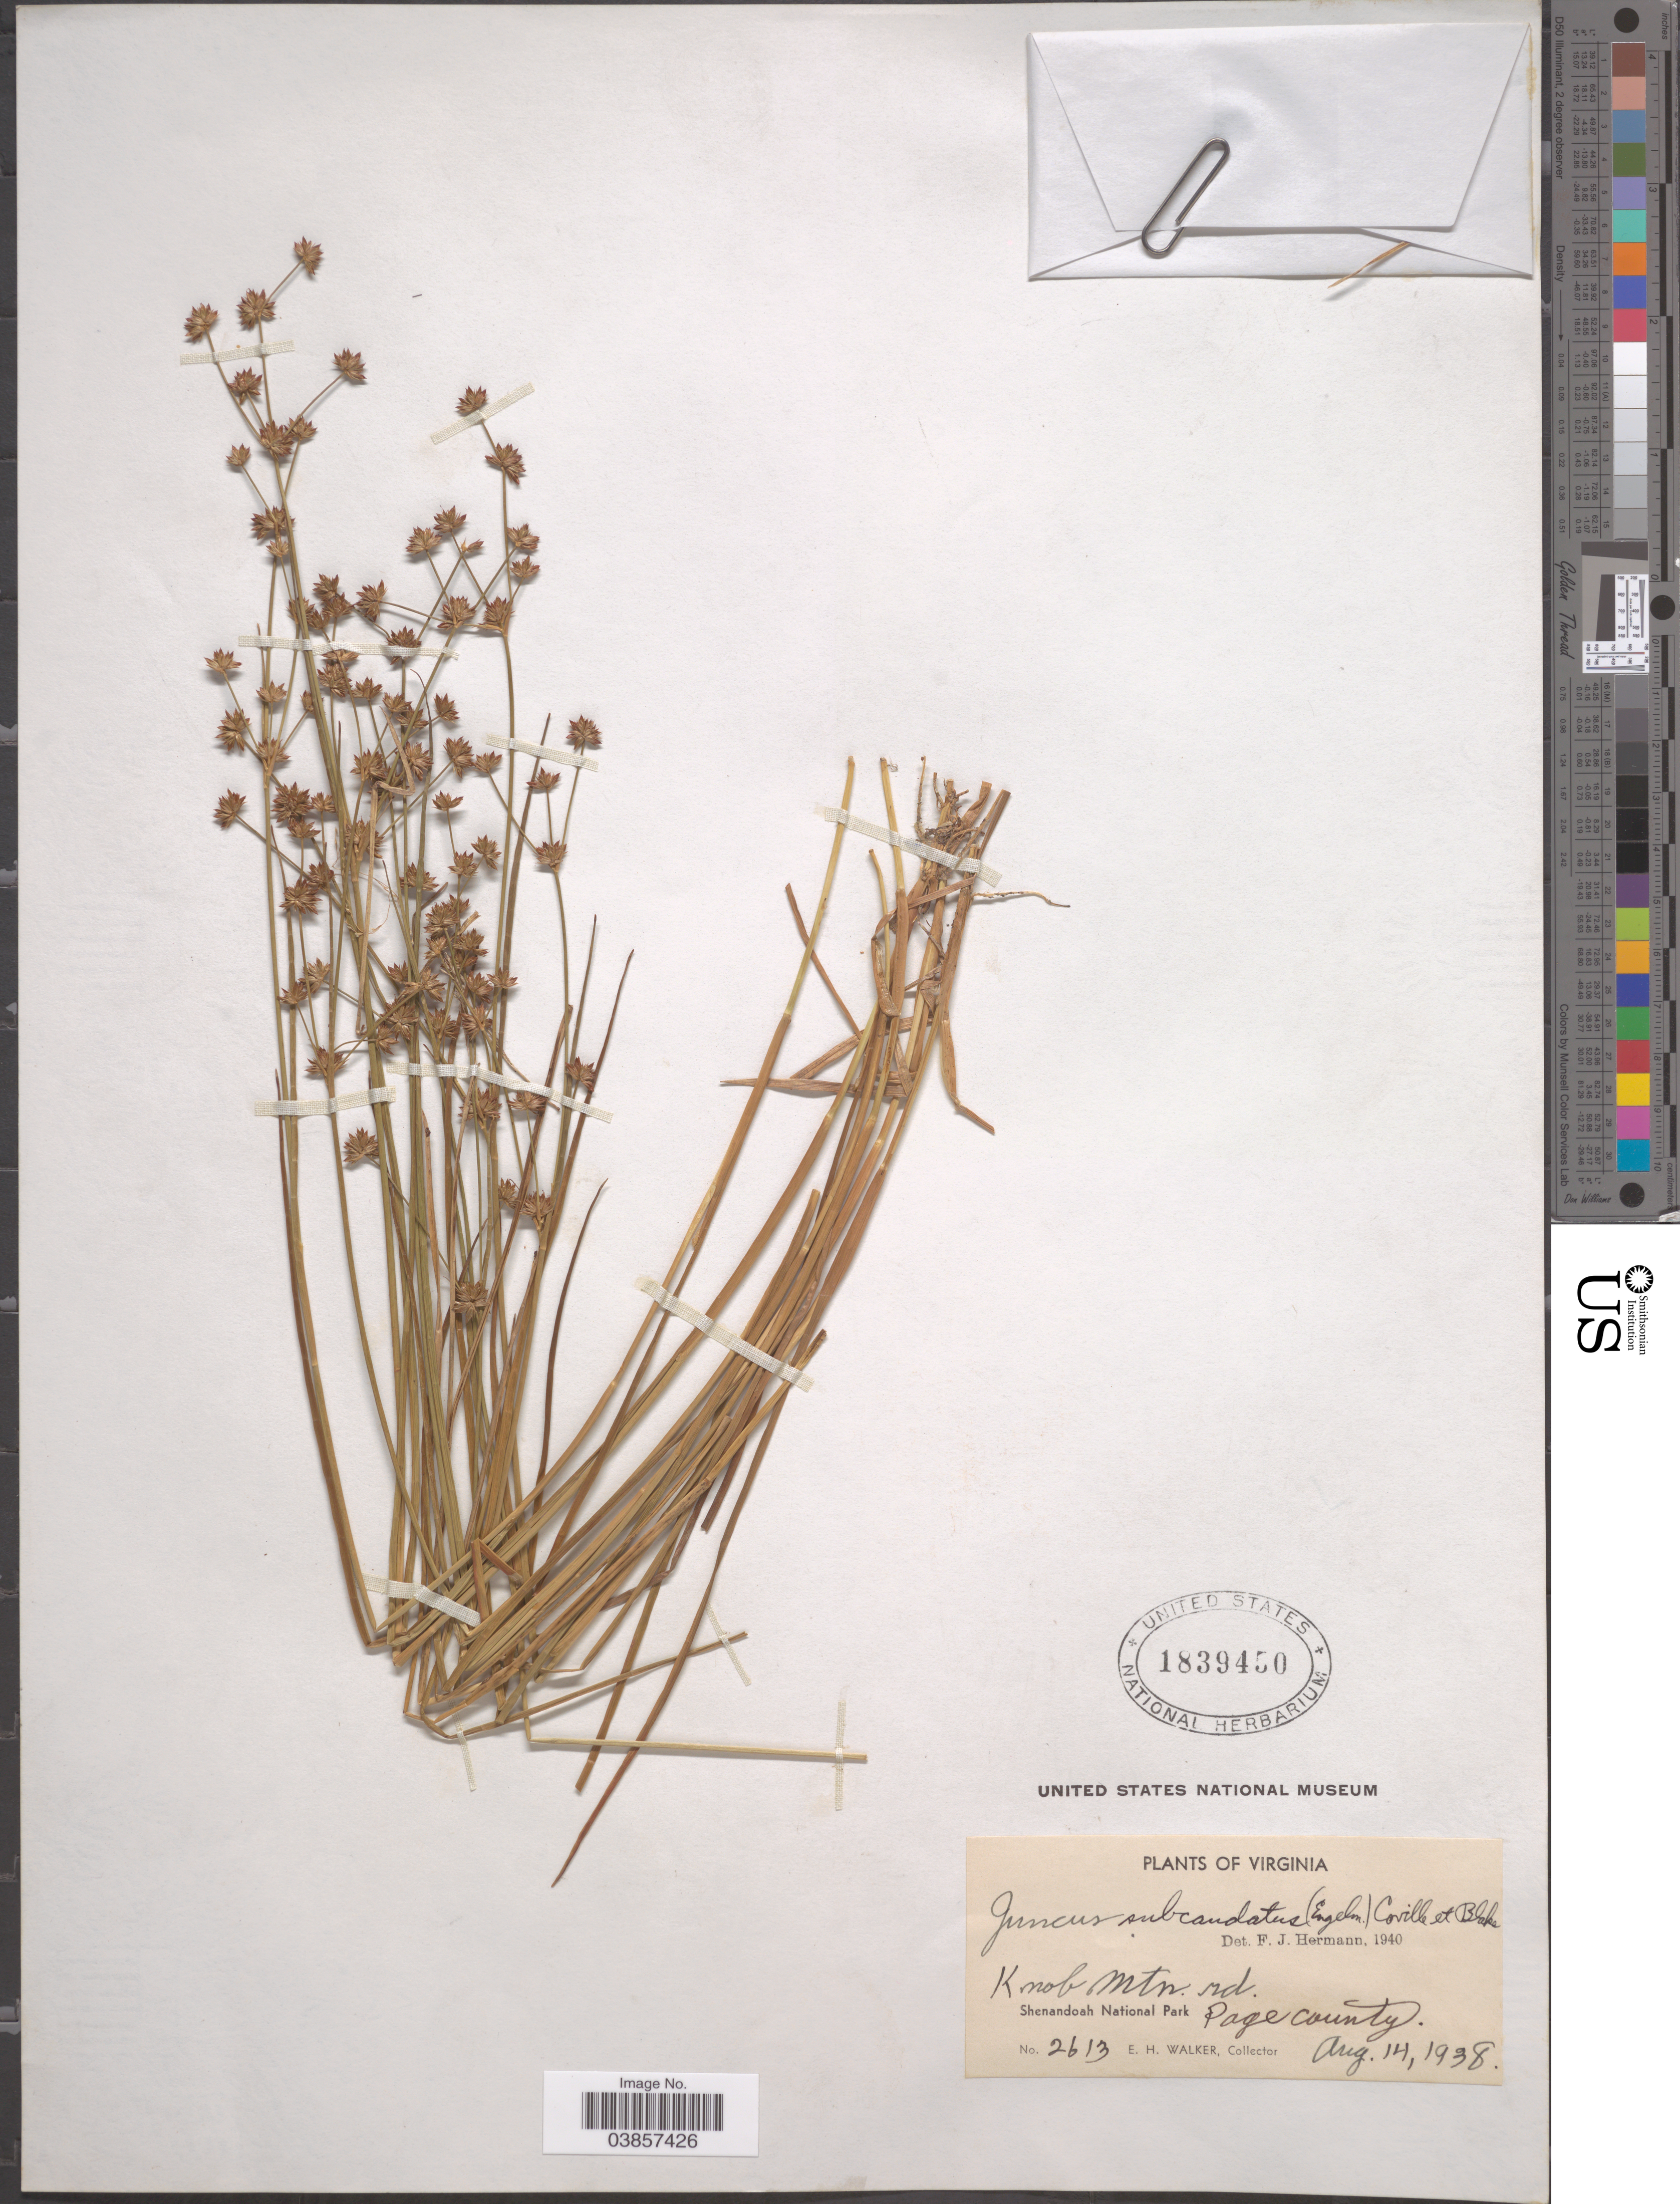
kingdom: Plantae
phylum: Tracheophyta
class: Liliopsida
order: Poales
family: Juncaceae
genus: Juncus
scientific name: Juncus subcaudatus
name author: (Engelm. ex A. Gray) Coville & S.F. Blake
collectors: E. H. Walker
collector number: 2613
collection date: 1938-08-14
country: United States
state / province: Virginia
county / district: Page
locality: Knob Mtn. rd. Shenandoah National Park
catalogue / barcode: US 1839450